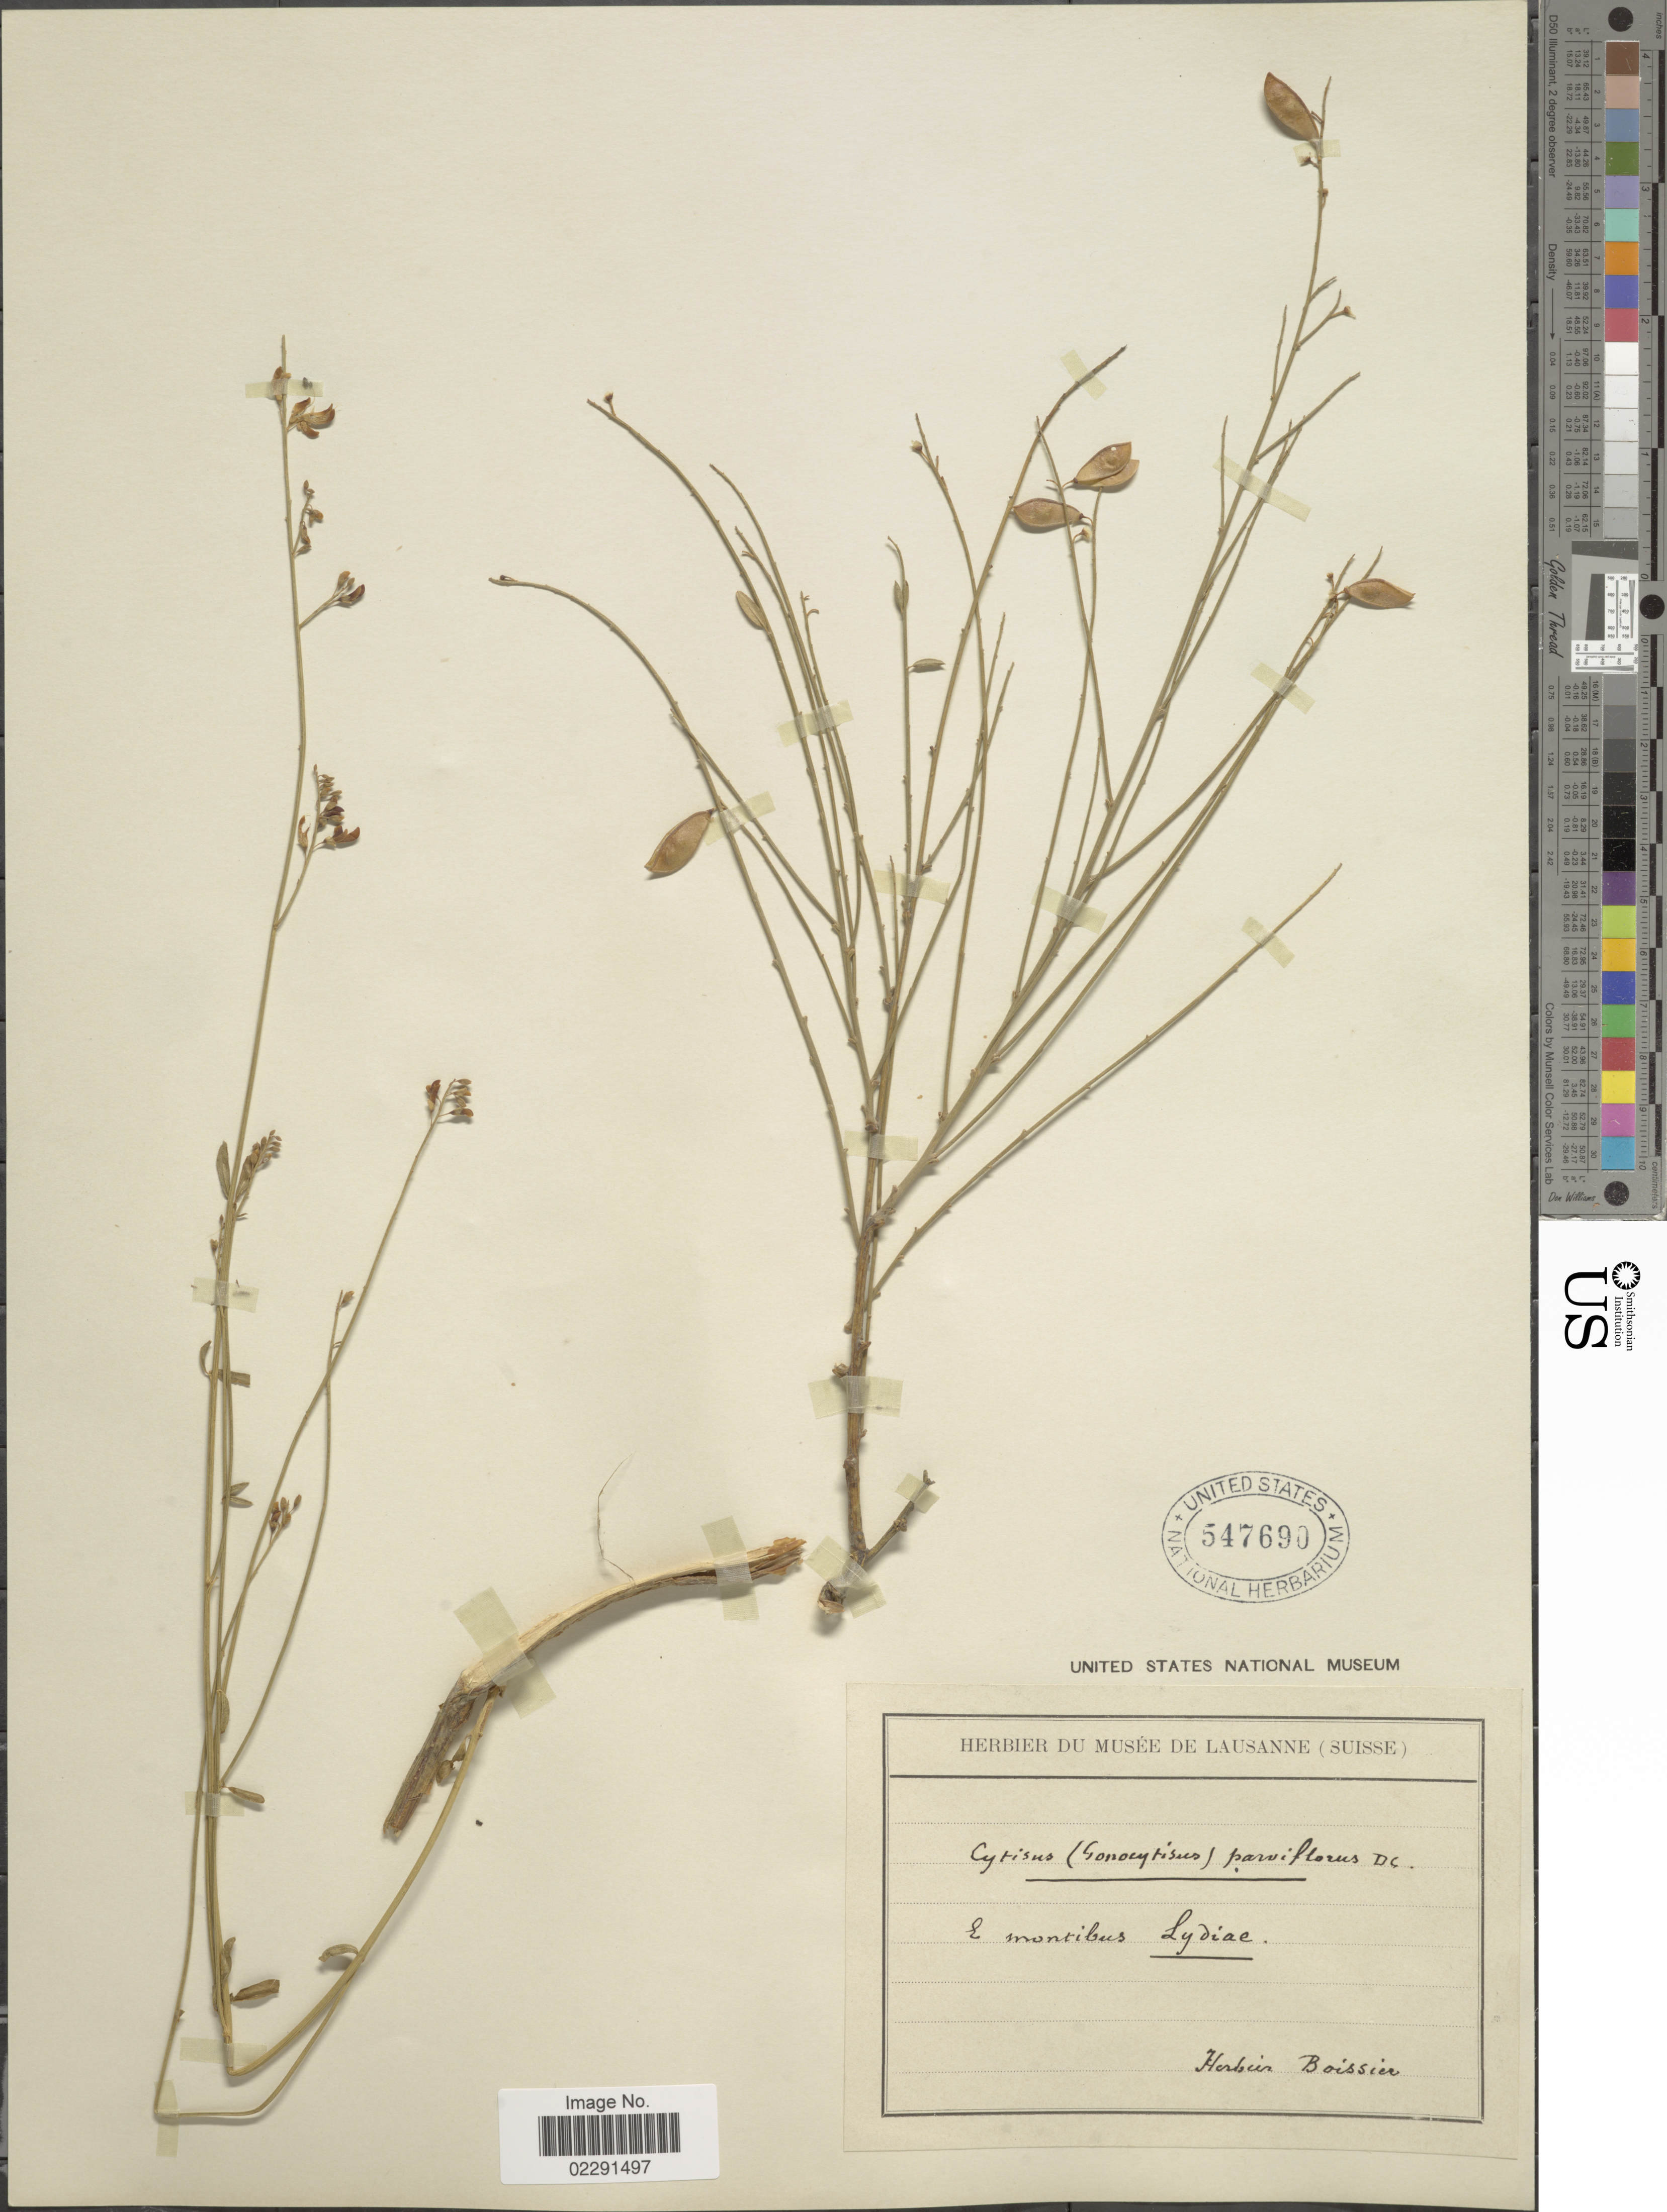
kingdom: Plantae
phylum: Tracheophyta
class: Magnoliopsida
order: Fabales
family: Fabaceae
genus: Gonocytisus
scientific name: Gonocytisus angulatus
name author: (L.) Spach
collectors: -- Boissier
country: Turkey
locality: E montibus Lydiae. [interpreted]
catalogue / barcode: US 547690